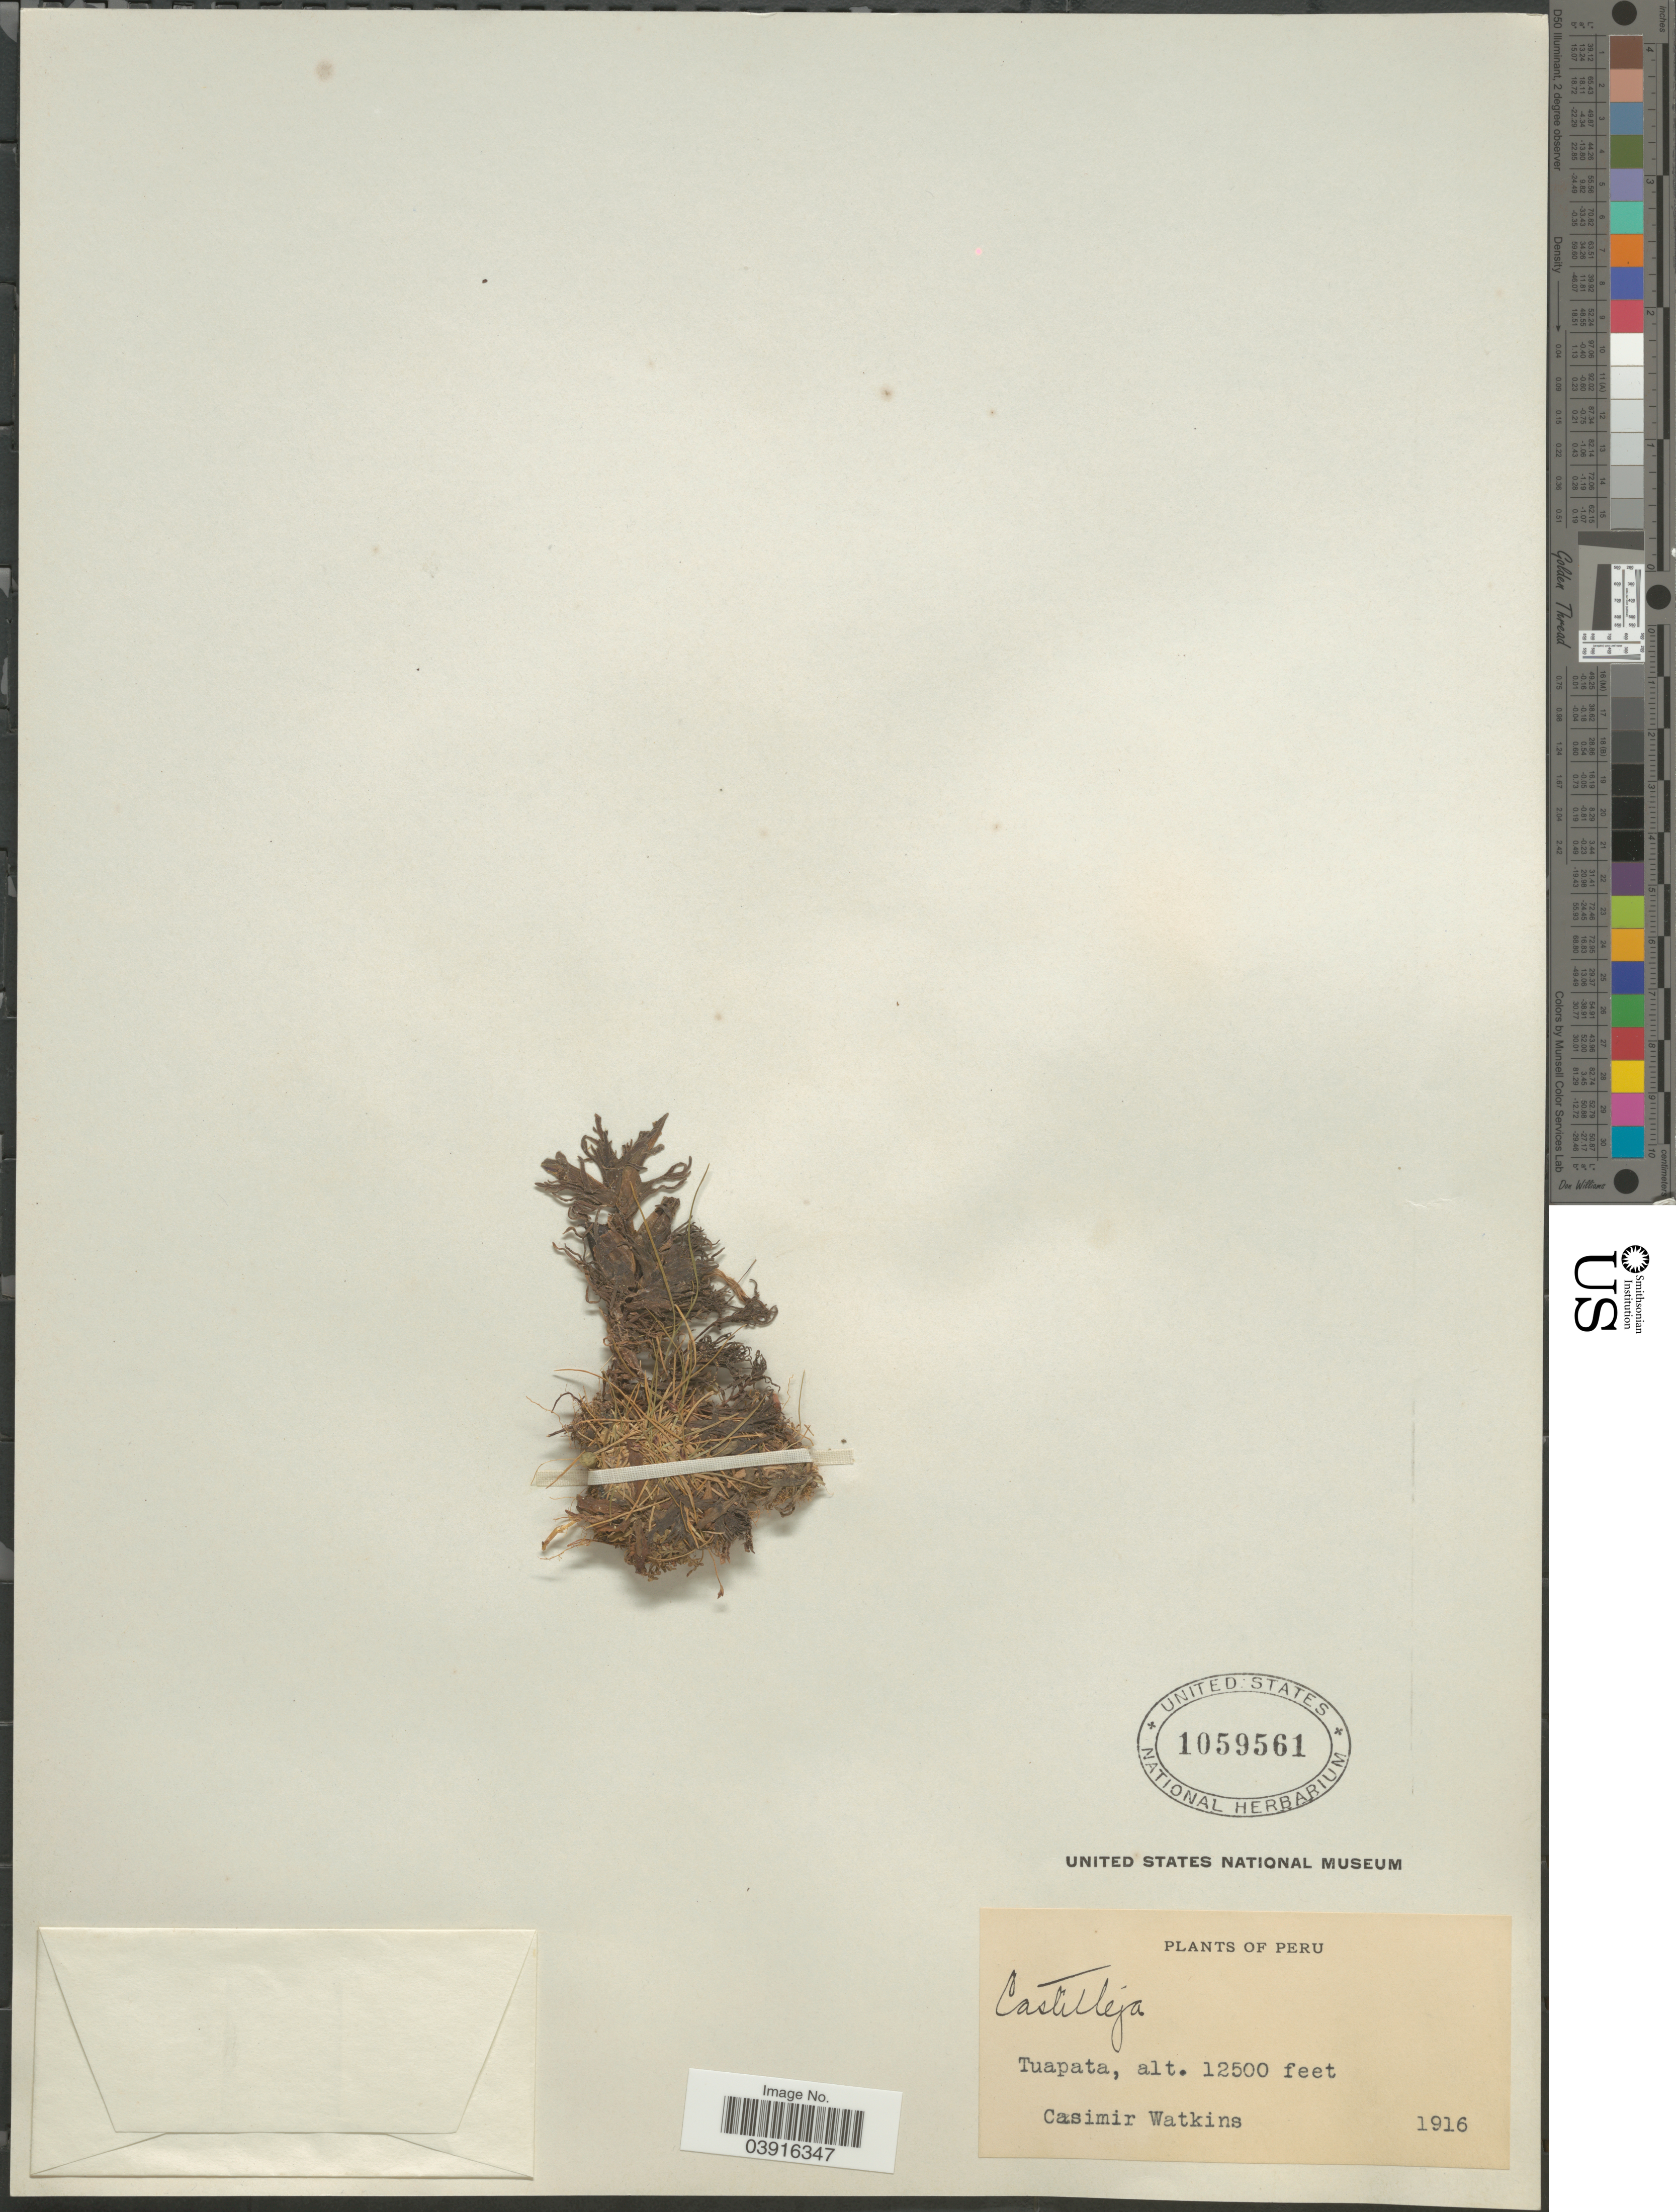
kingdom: Plantae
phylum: Tracheophyta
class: Magnoliopsida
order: Lamiales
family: Orobanchaceae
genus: Castilleja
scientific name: Castilleja pumila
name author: (Benth.) Wedd.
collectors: C. Watkins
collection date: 1916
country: Peru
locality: Tuapata.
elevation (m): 3810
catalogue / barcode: US 1059561